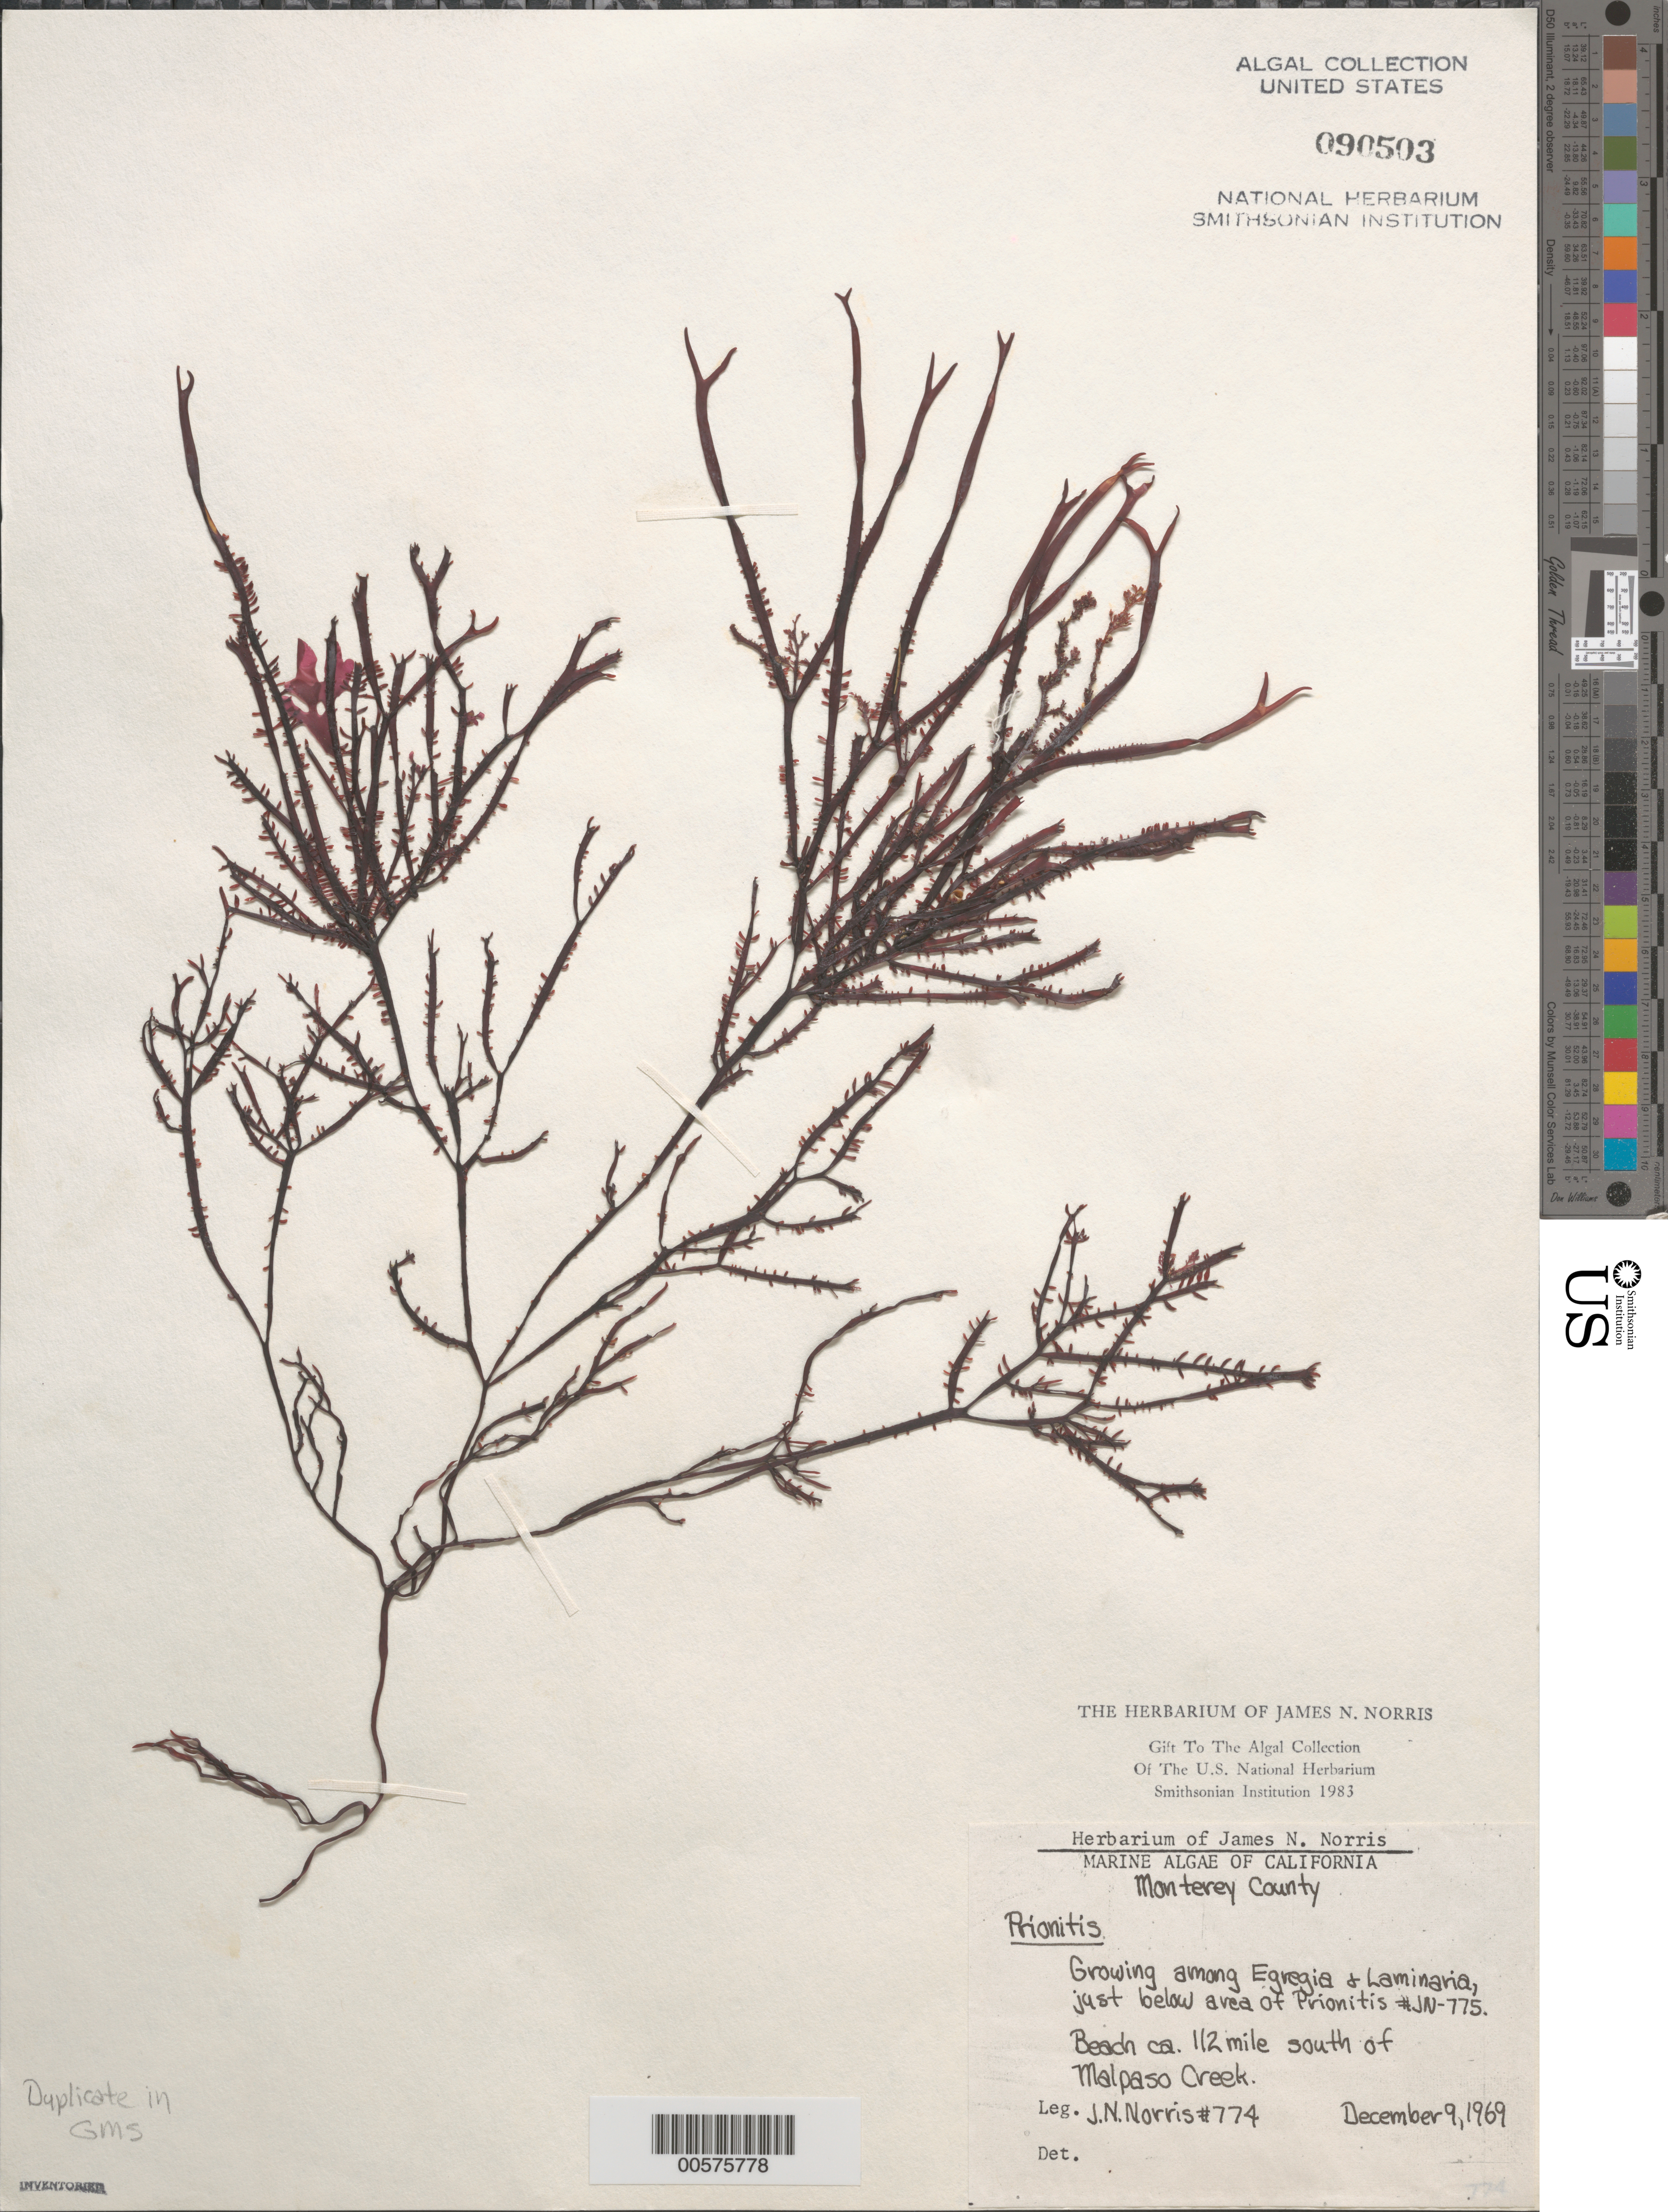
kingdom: Plantae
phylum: Rhodophyta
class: Florideophyceae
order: Cryptonemiales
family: Cryptonemiaceae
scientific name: Prionitis sp.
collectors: J. N. Norris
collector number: JN-774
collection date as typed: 09 Dec 1969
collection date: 1969-12-09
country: United States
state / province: California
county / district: Monterey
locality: Beach ca. 0.5 mile south of Malpaso Creek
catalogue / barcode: US 90503